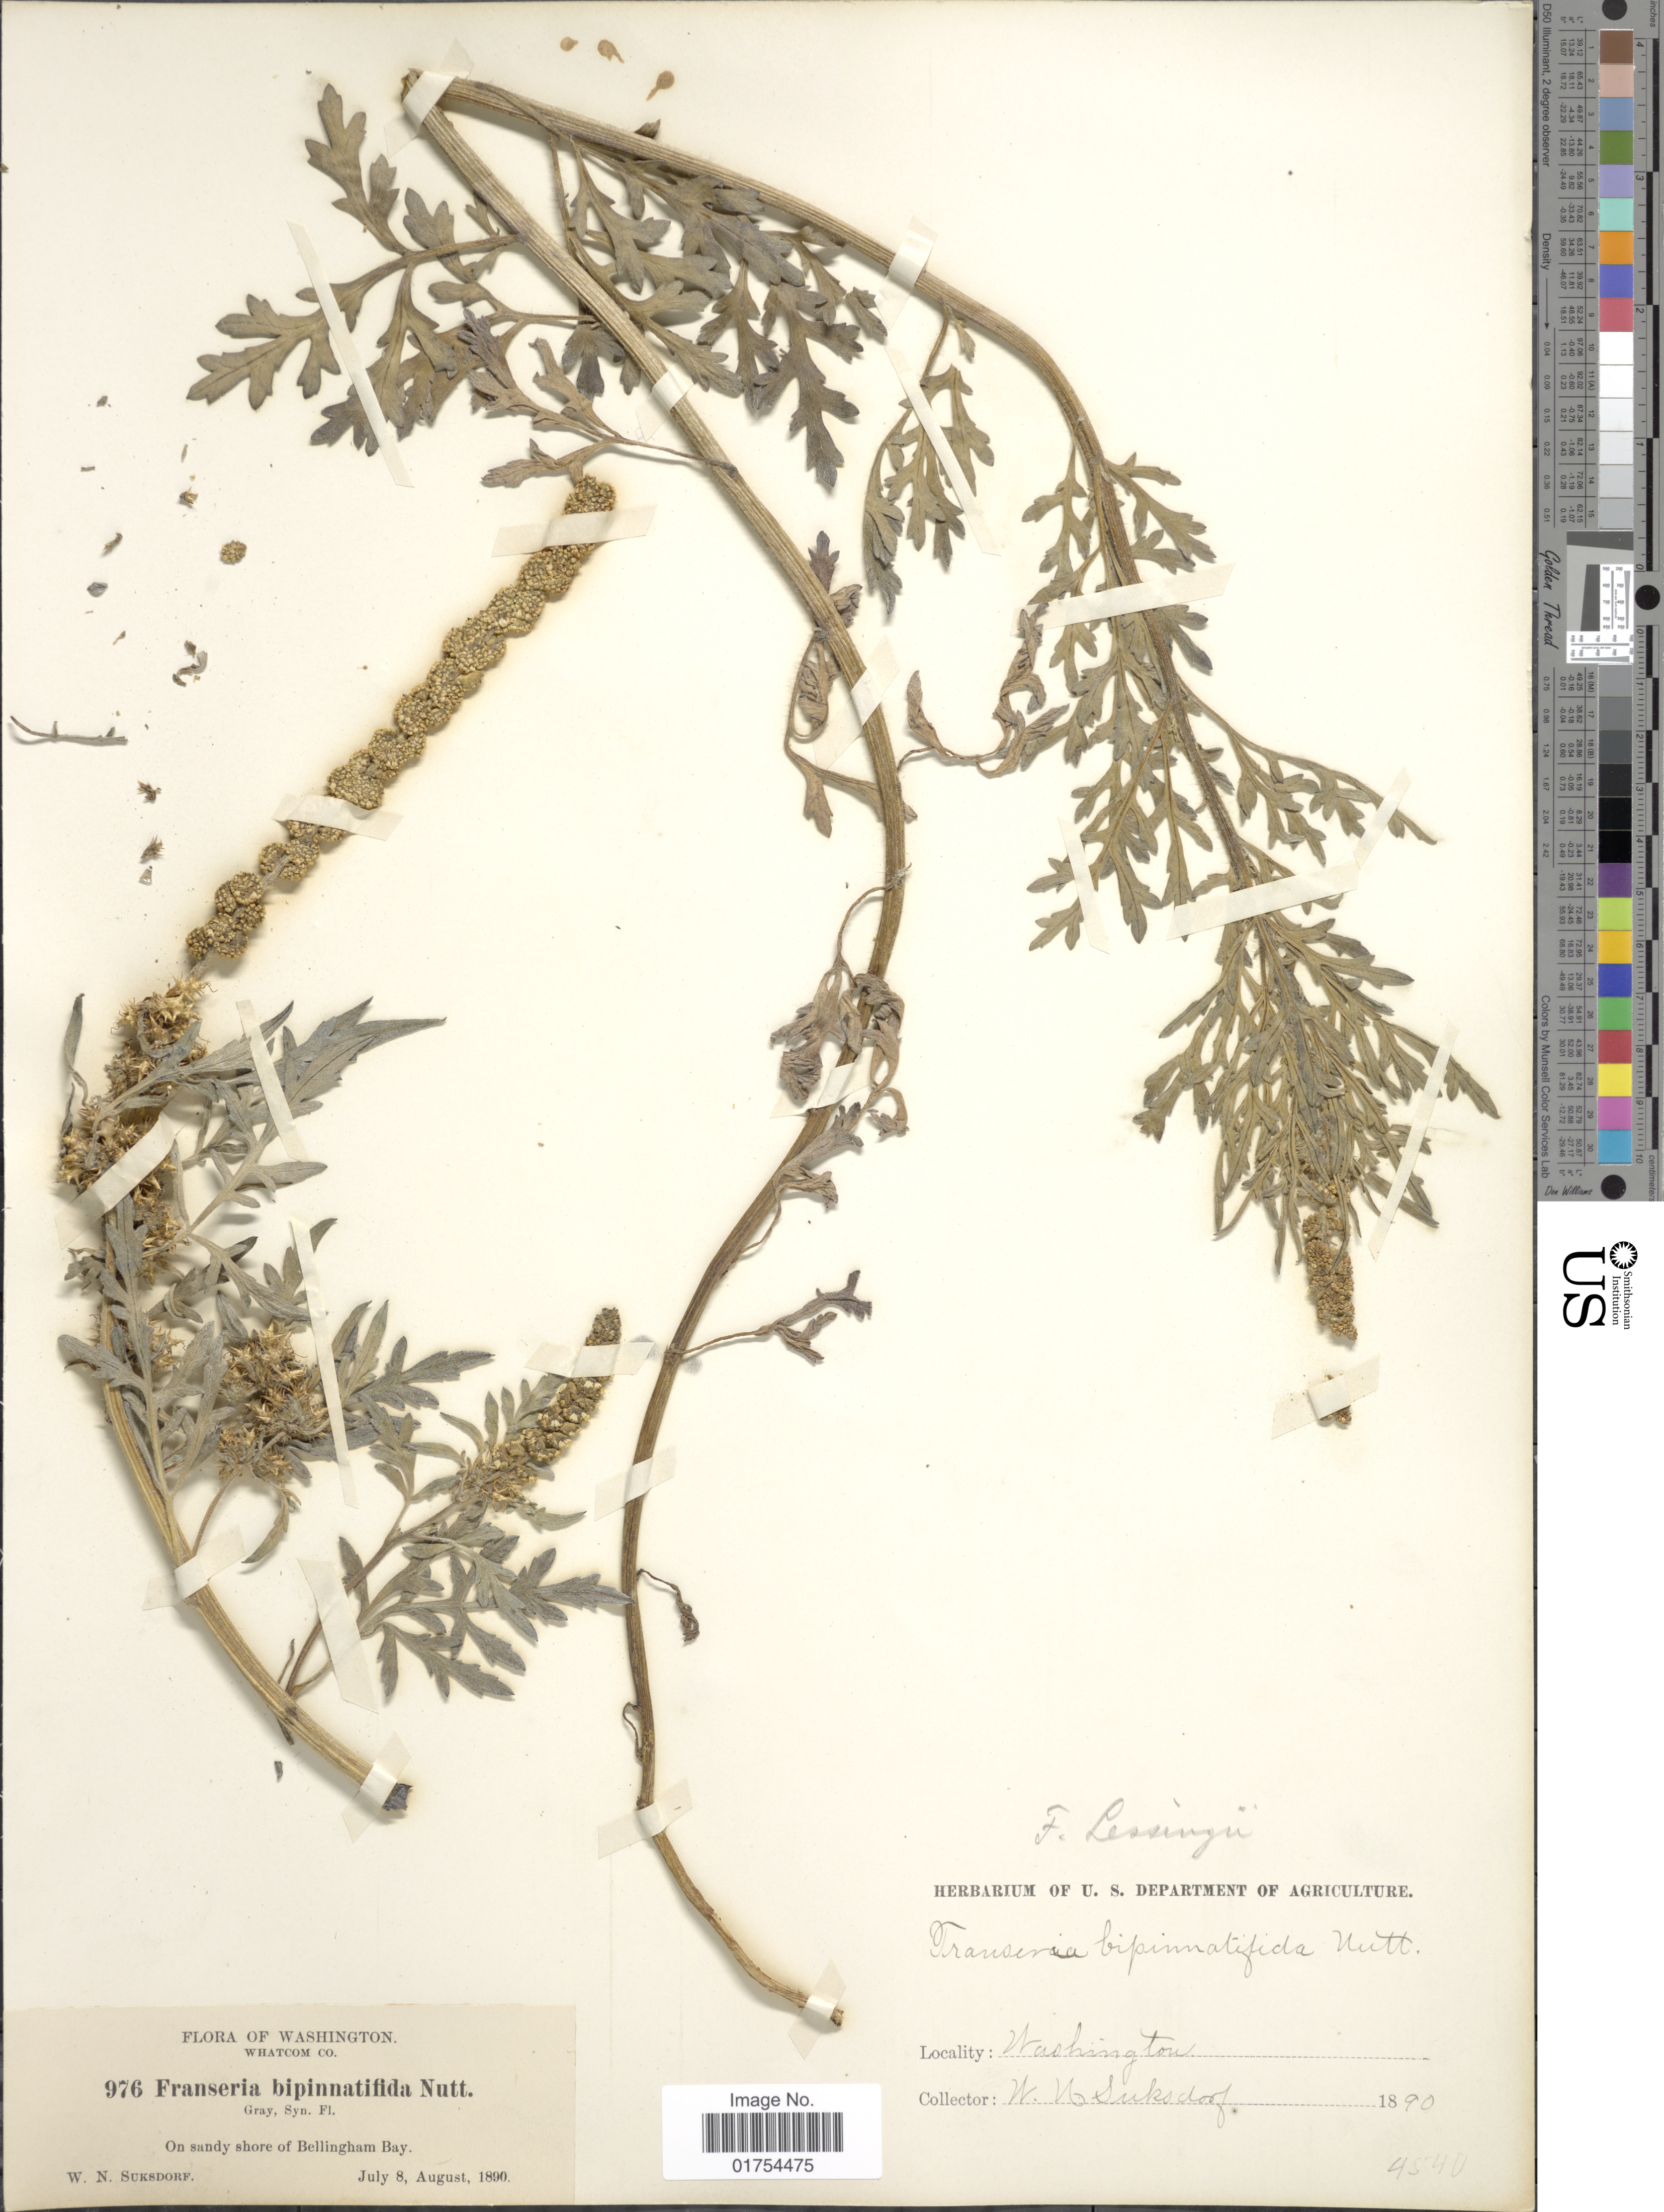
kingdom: Plantae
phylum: Tracheophyta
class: Magnoliopsida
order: Asterales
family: Asteraceae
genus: Franseria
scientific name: Franseria bipinnatifida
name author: (A. Gray) A. Gray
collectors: W. N. Suksdorf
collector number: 976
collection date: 1890-07-08/1890-08-08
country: United States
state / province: Washington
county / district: Whatcom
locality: Whatcom Co. On sandy shore of Bellingham Bay